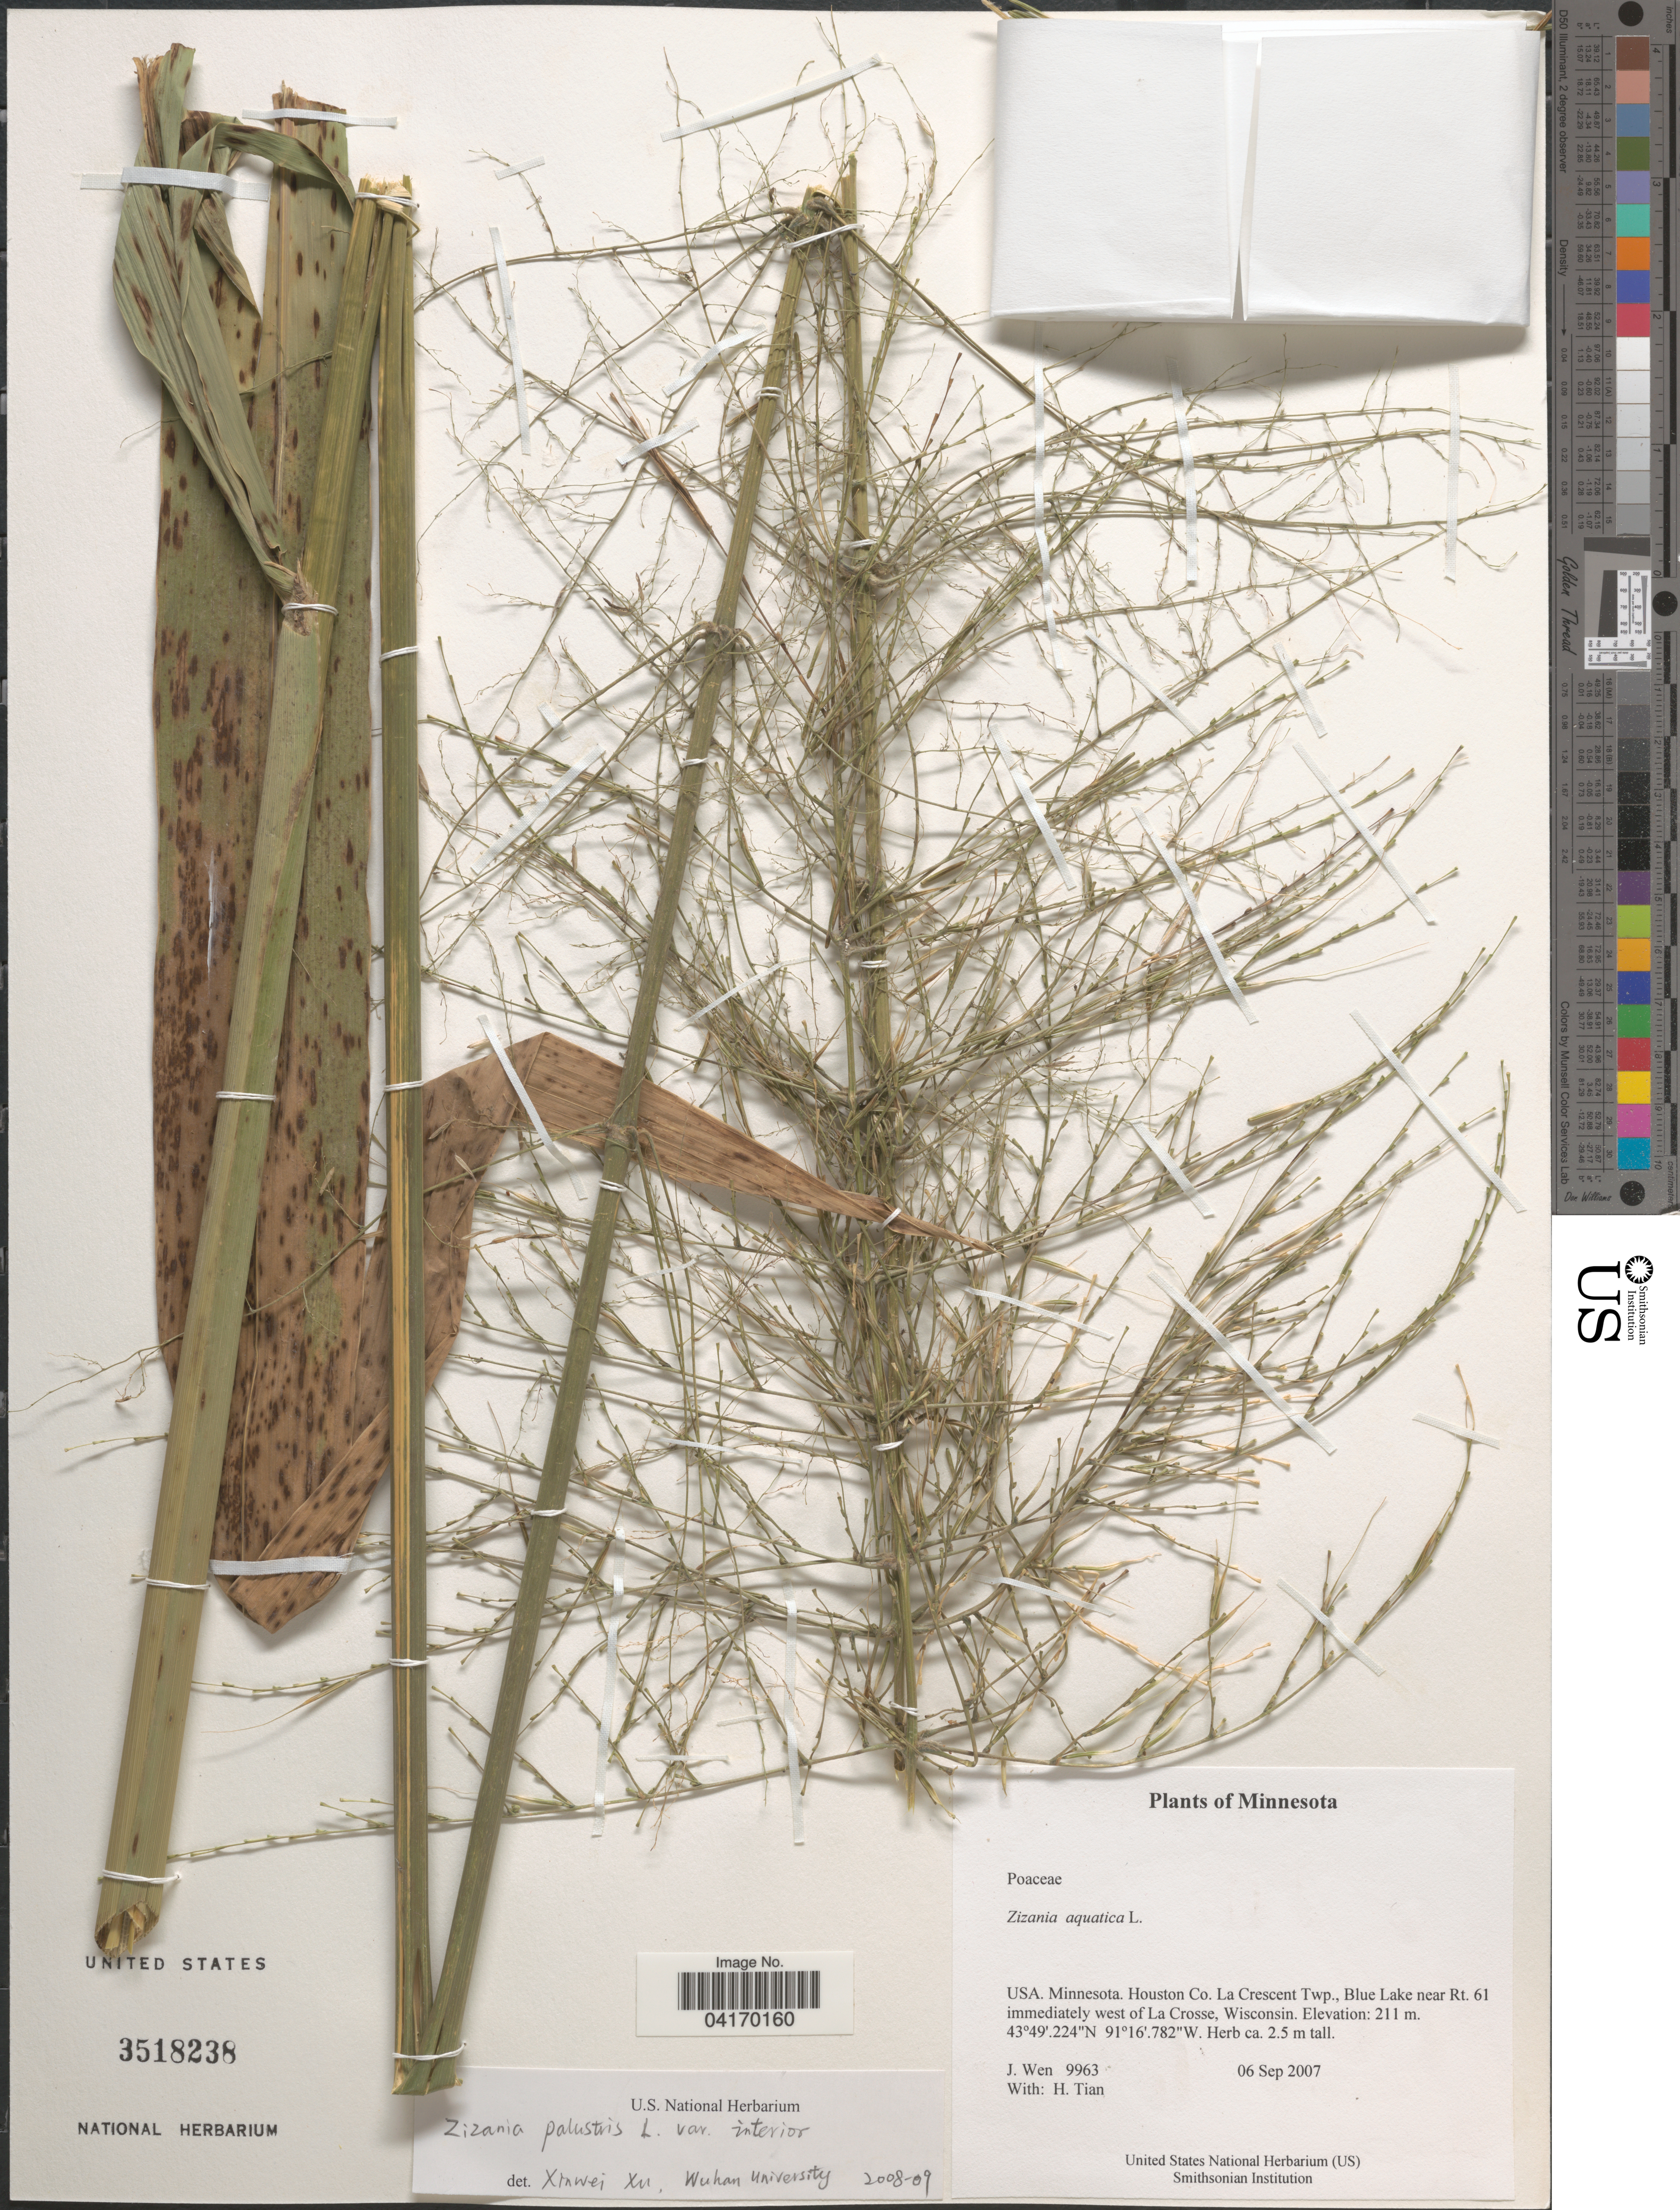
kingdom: Plantae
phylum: Tracheophyta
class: Liliopsida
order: Poales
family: Poaceae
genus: Zizania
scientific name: Zizania palustris var. interior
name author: L.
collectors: J. Wen & H. Tian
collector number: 9963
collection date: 2007-09-06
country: United States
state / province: Minnesota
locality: Houston Co. La Crescent Twp., Blue Lake near Rt. 61 immediately west of La Crosse, Wisconsin.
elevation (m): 211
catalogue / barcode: US 3518238